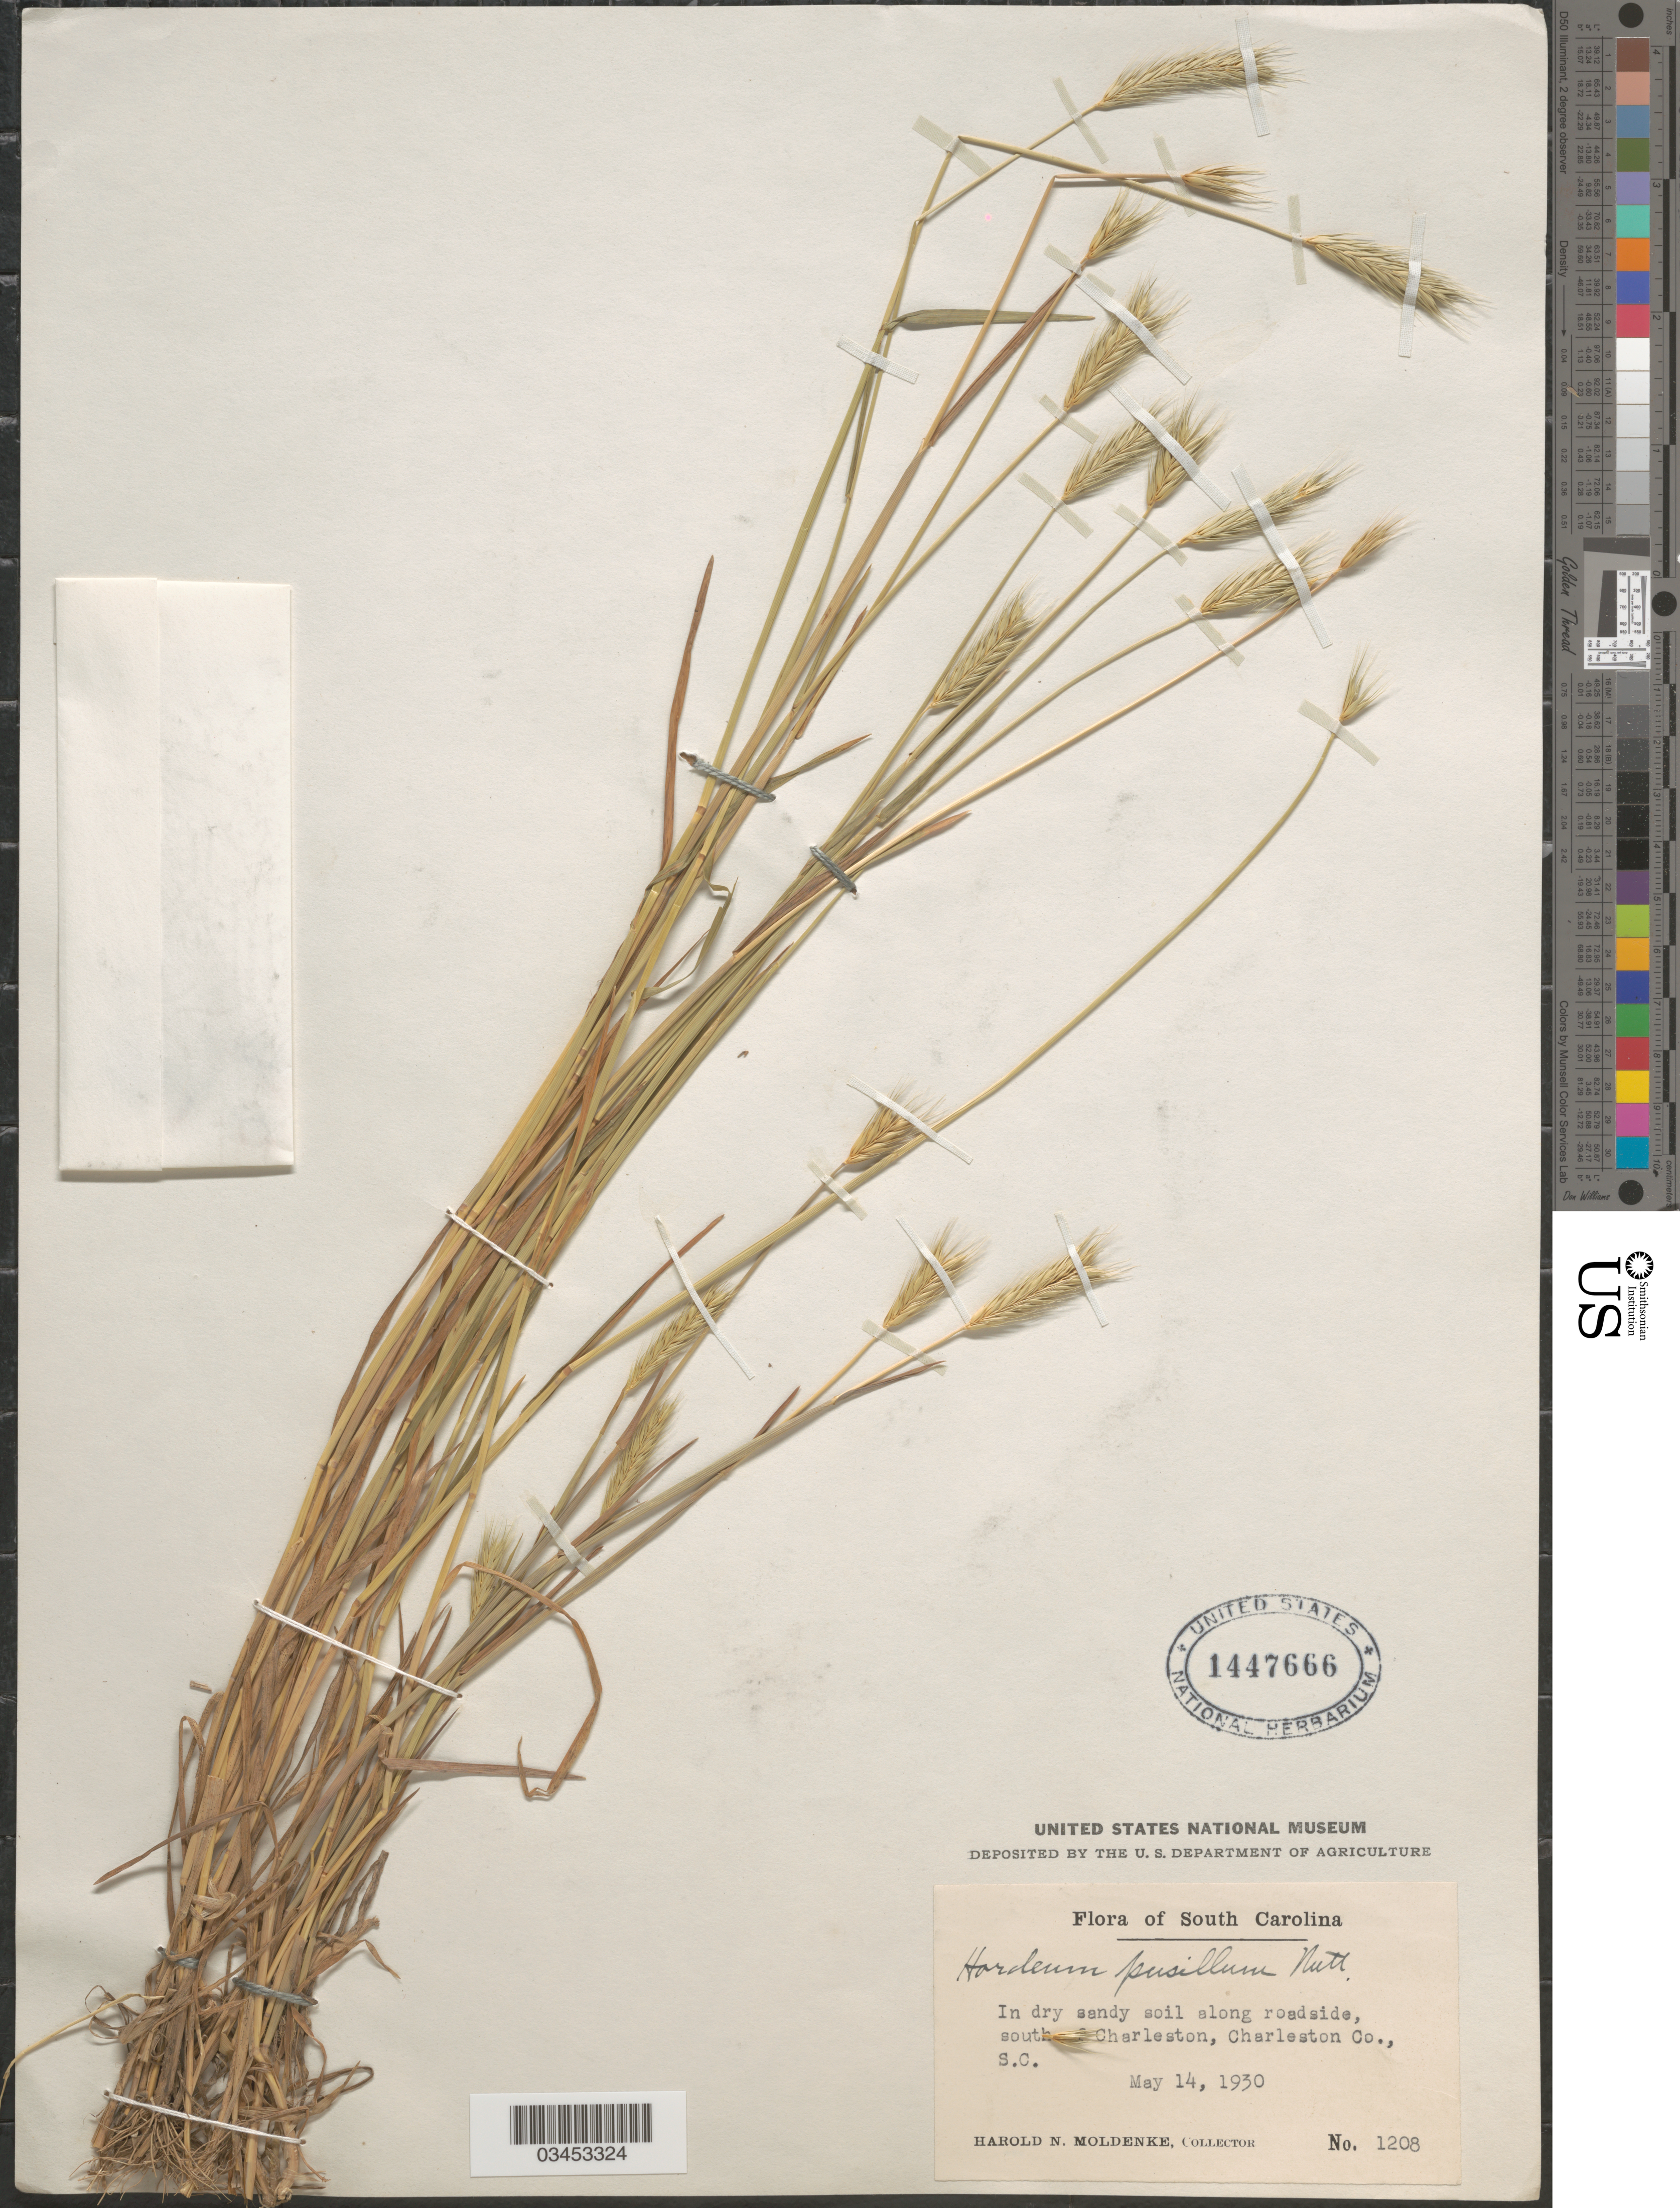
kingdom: Plantae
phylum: Tracheophyta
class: Liliopsida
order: Poales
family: Poaceae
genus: Hordeum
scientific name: Hordeum pusillum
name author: Nutt.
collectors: H. N. Moldenke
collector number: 1208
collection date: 1930-05-14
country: United States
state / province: South Carolina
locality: In dry sandy soil along roadside, south of Charleston, Charleston Co.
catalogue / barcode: US 1447666